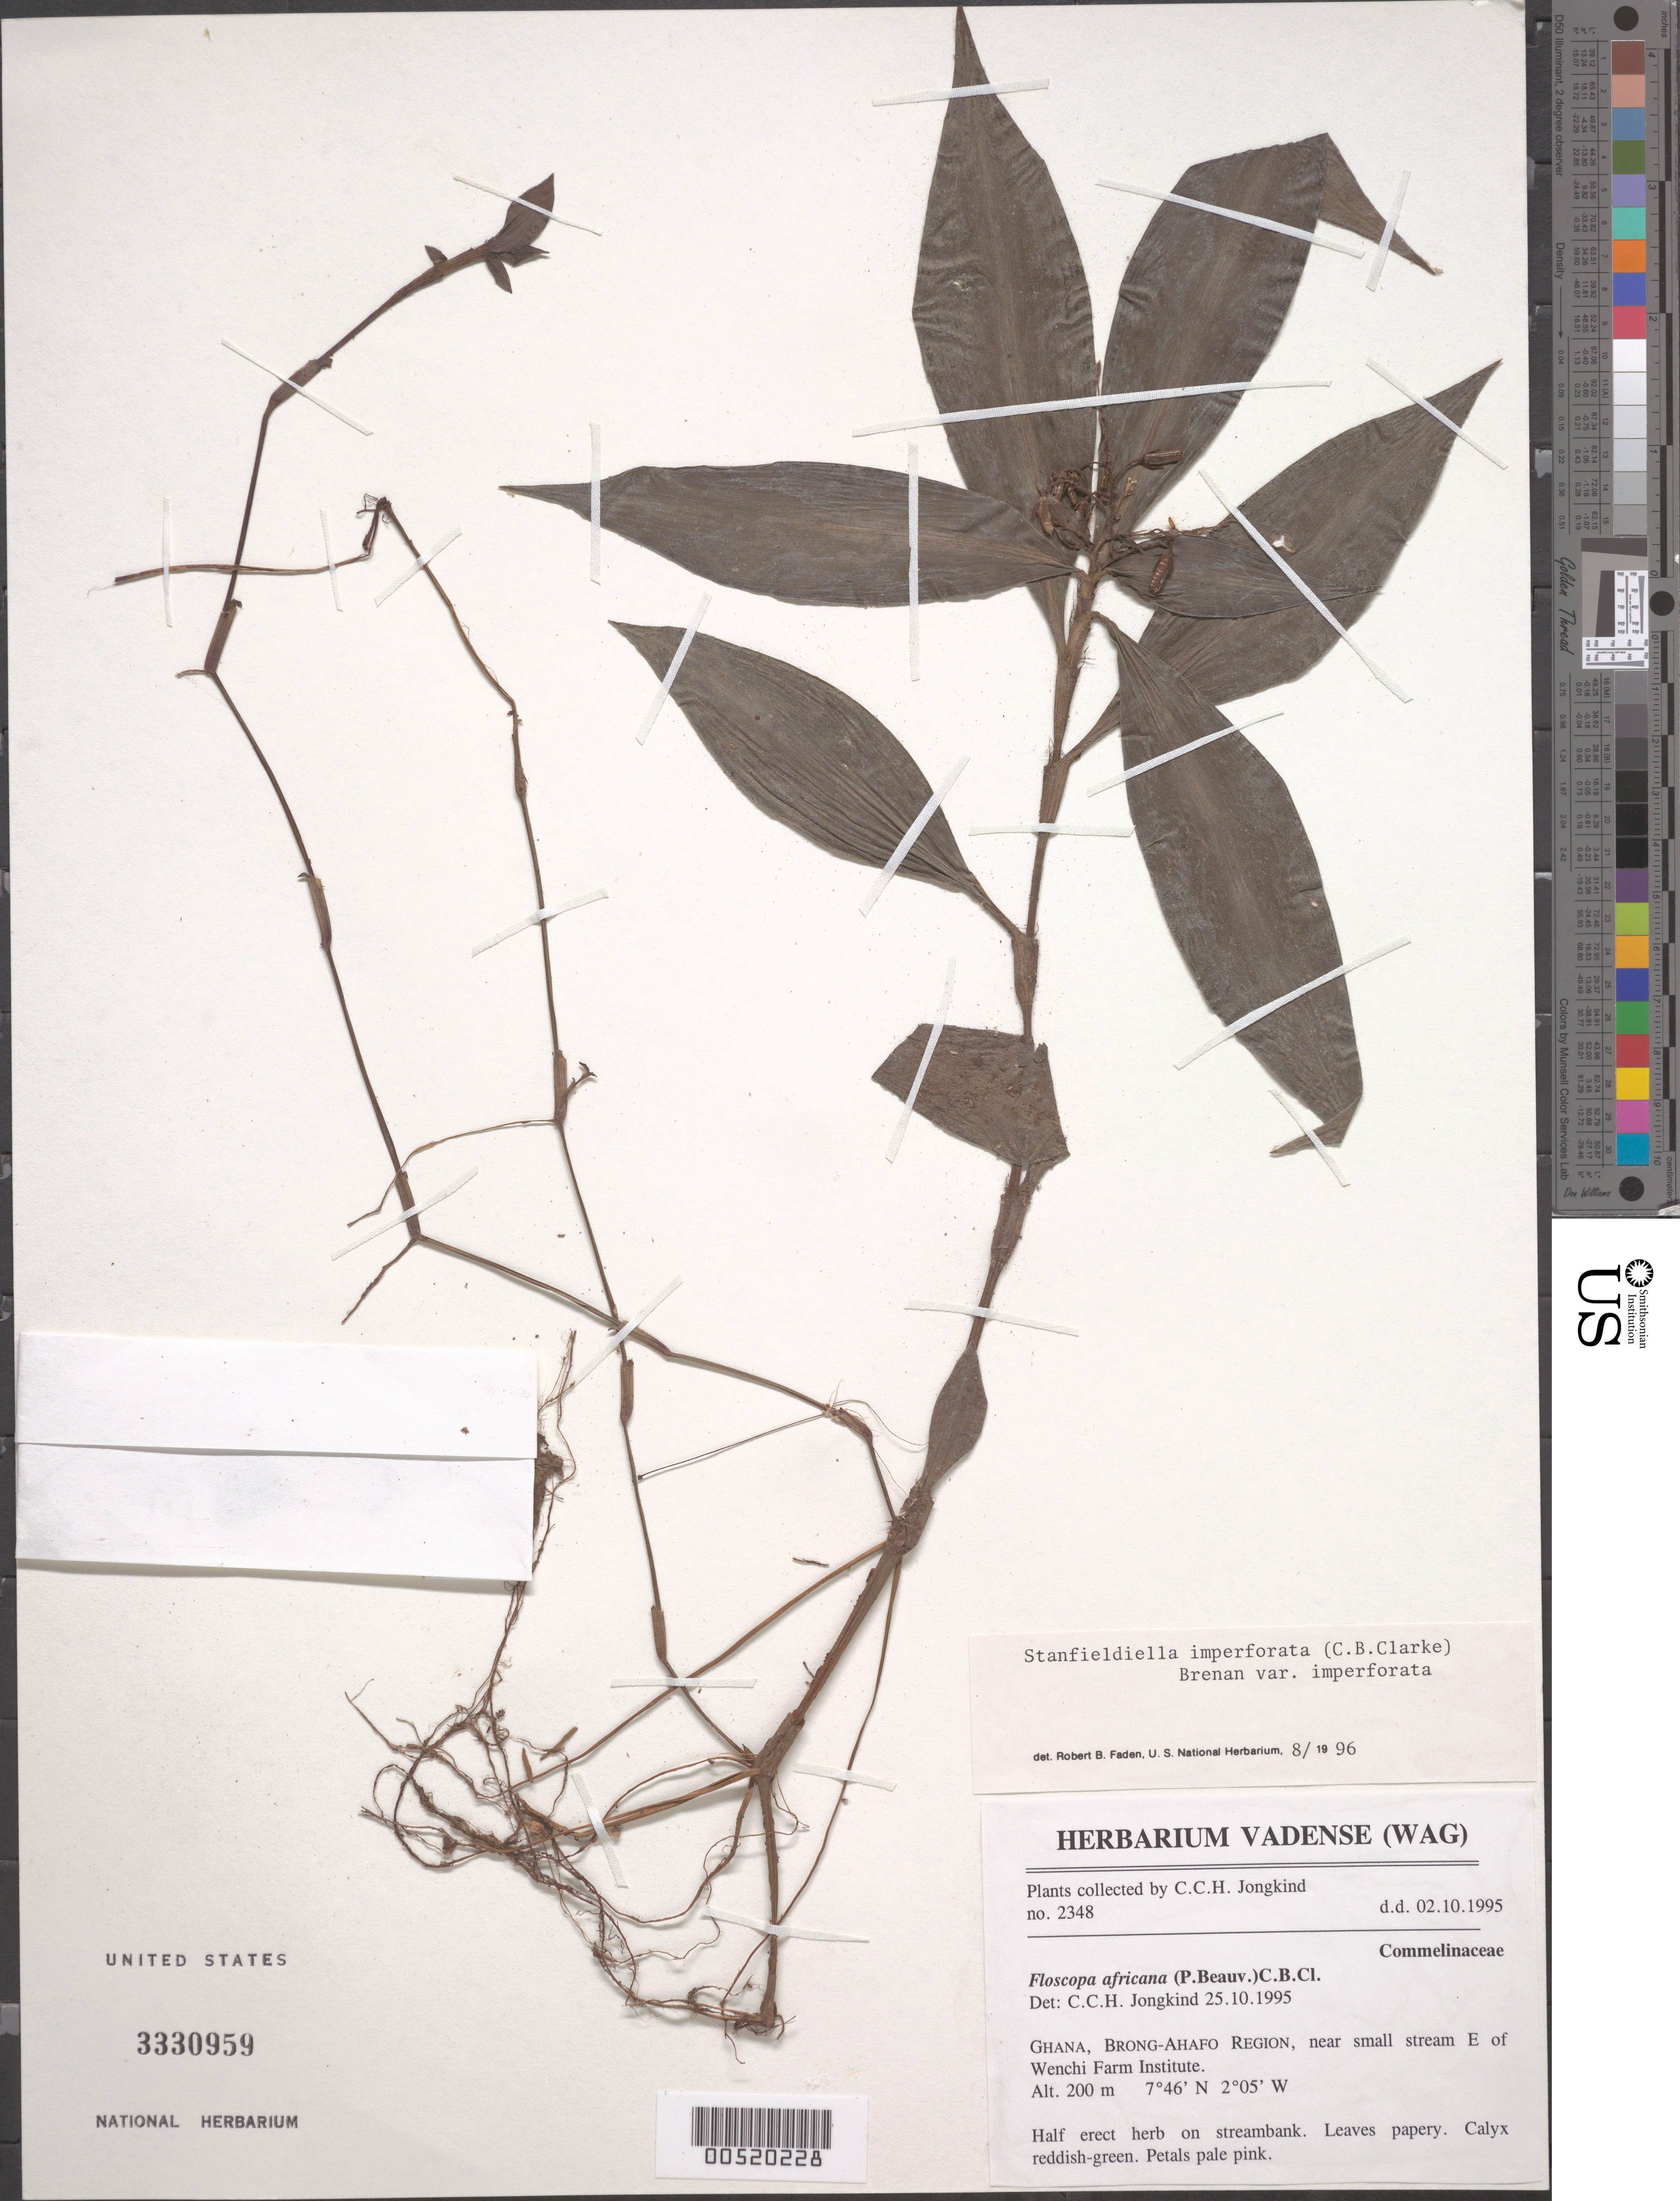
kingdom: Plantae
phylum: Tracheophyta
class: Liliopsida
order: Commelinales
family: Commelinaceae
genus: Stanfieldiella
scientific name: Stanfieldiella imperforata var. imperforata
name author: (C.B. Clarke) Brenan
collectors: C. C. Jongkind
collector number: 2348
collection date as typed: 02 Oct 1995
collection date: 1995-10-02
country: Ghana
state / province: Brong-ahafo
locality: E of wenchi farm institute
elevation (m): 200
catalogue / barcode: US 3330959